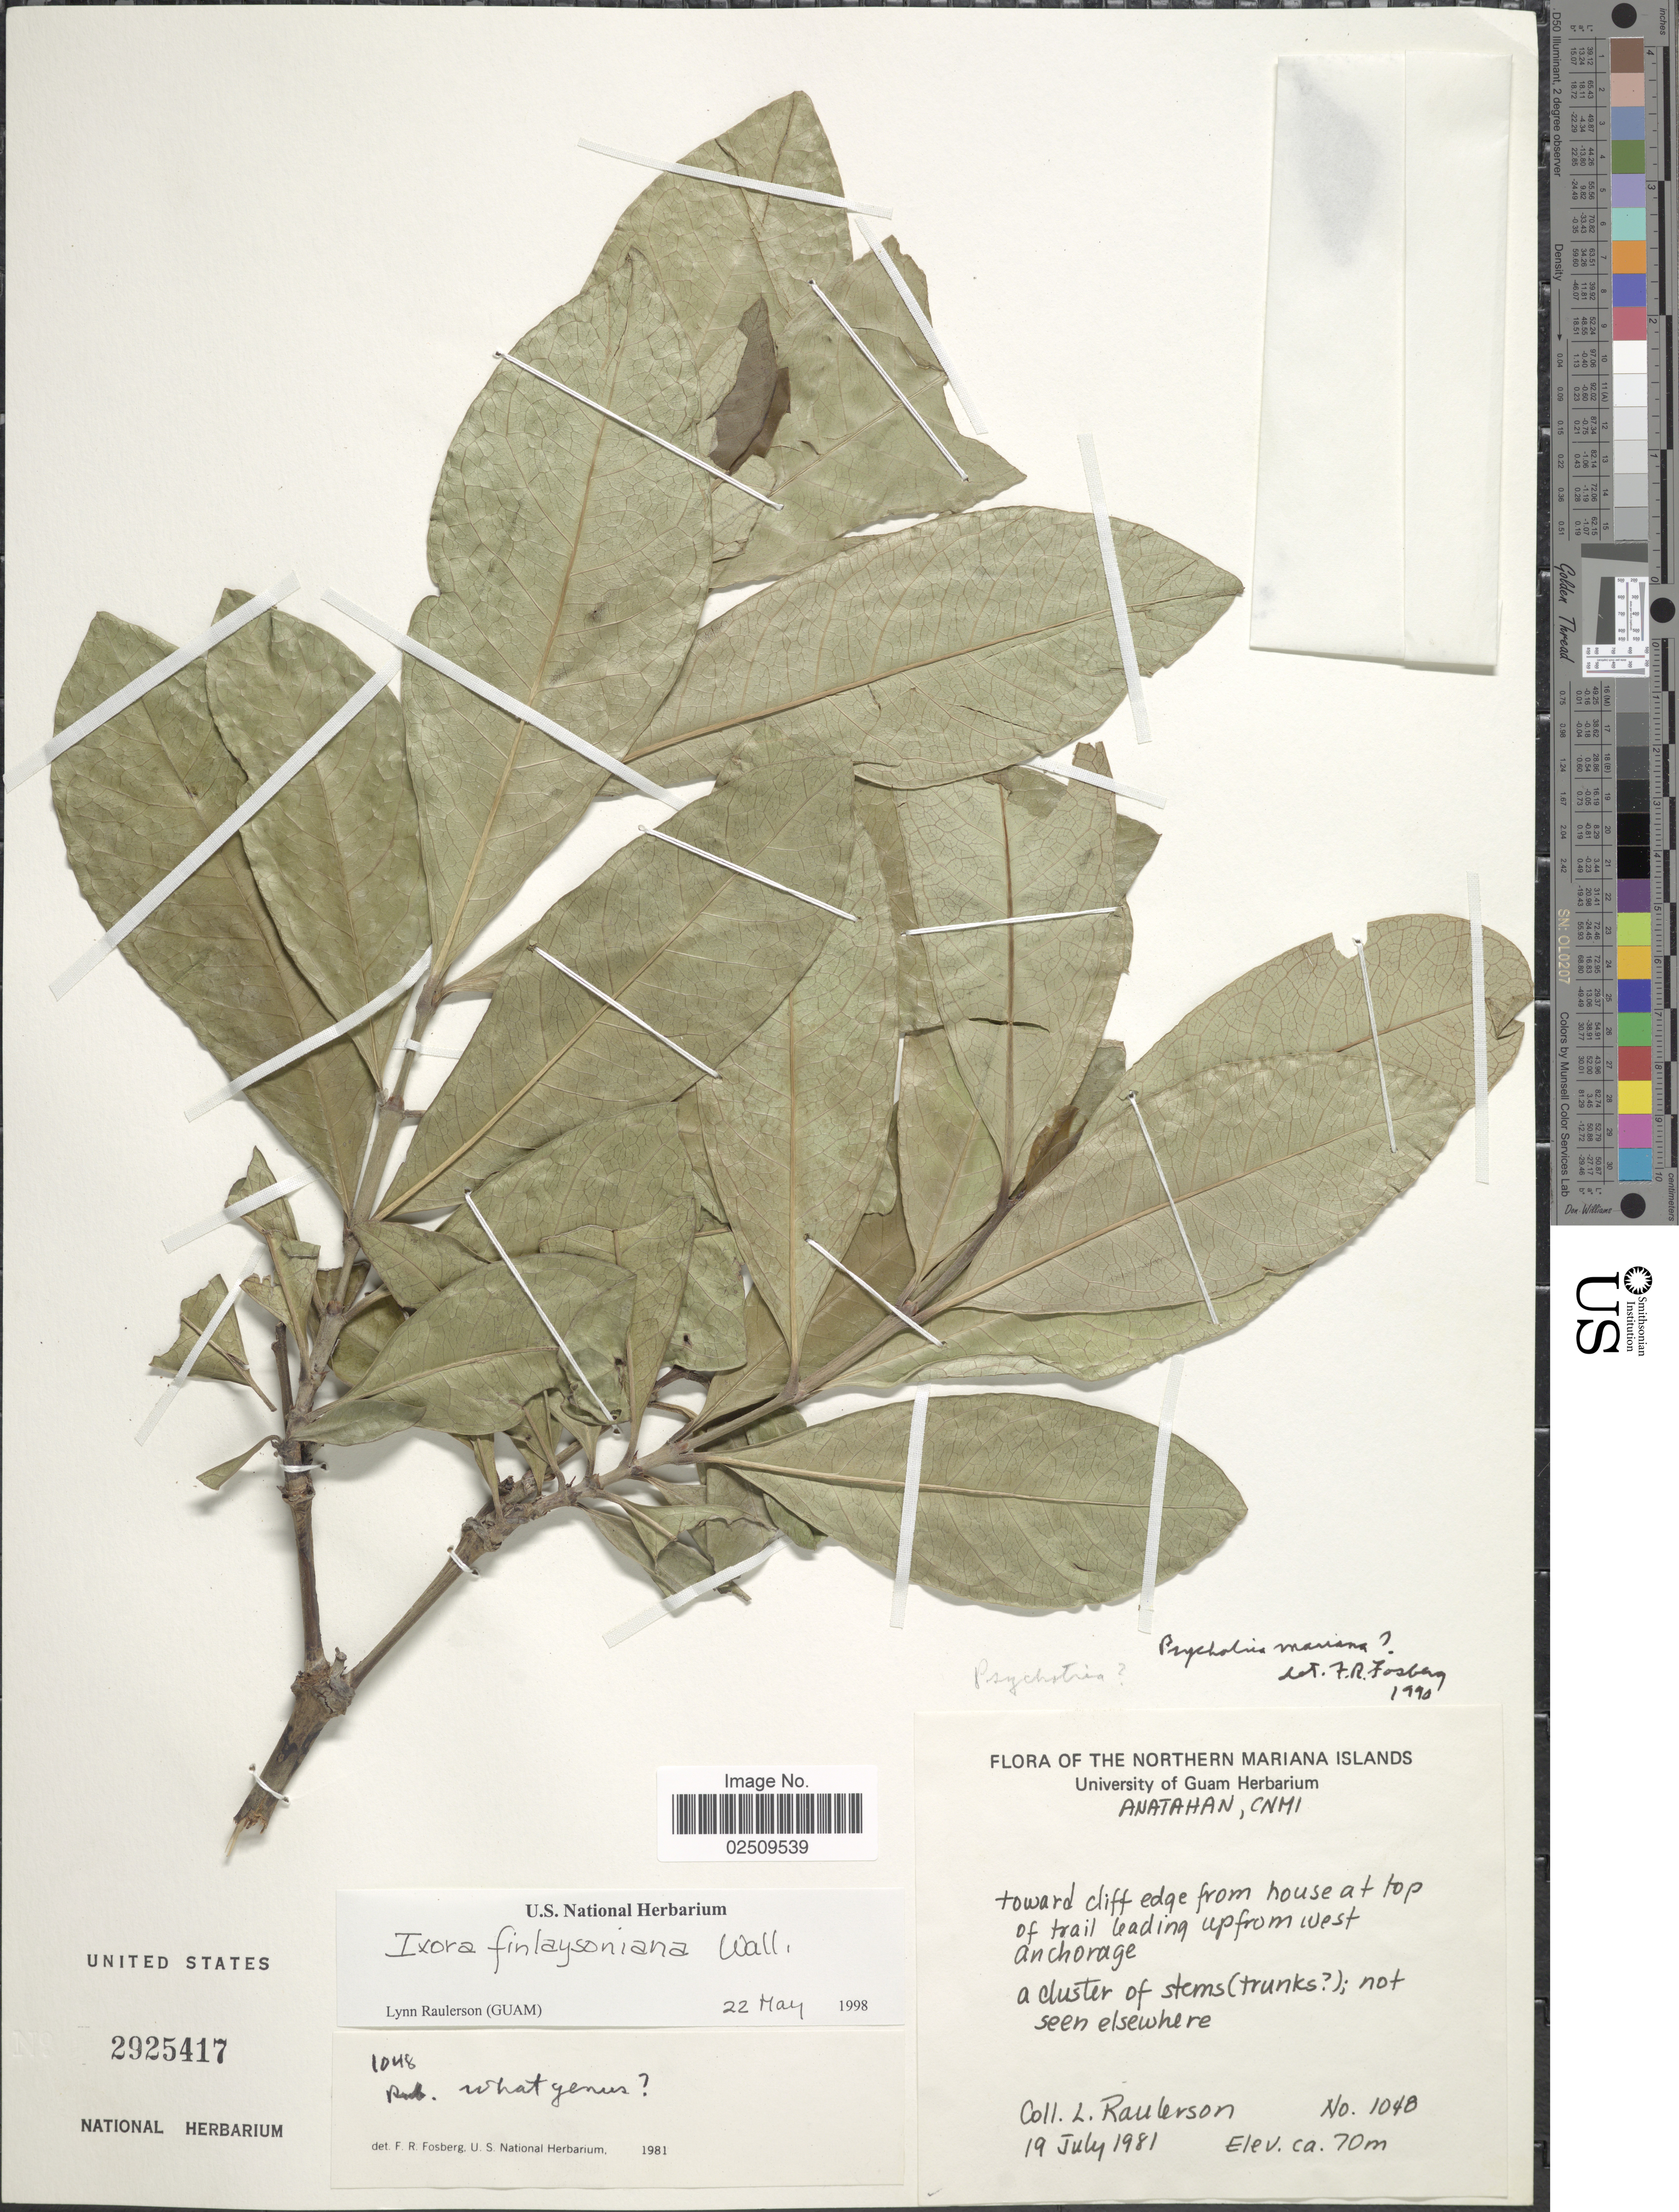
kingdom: Plantae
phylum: Tracheophyta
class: Magnoliopsida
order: Gentianales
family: Rubiaceae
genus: Ixora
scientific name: Ixora finlaysoniana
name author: Wall. ex G. Don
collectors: L. Raulerson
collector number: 1048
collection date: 1981-07-19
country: Northern Mariana Islands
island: Anatahan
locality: Anatahan, CNMI, toward cliff edge from house at top of trail leading up from west Anchorage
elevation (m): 70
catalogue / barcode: US 2925417